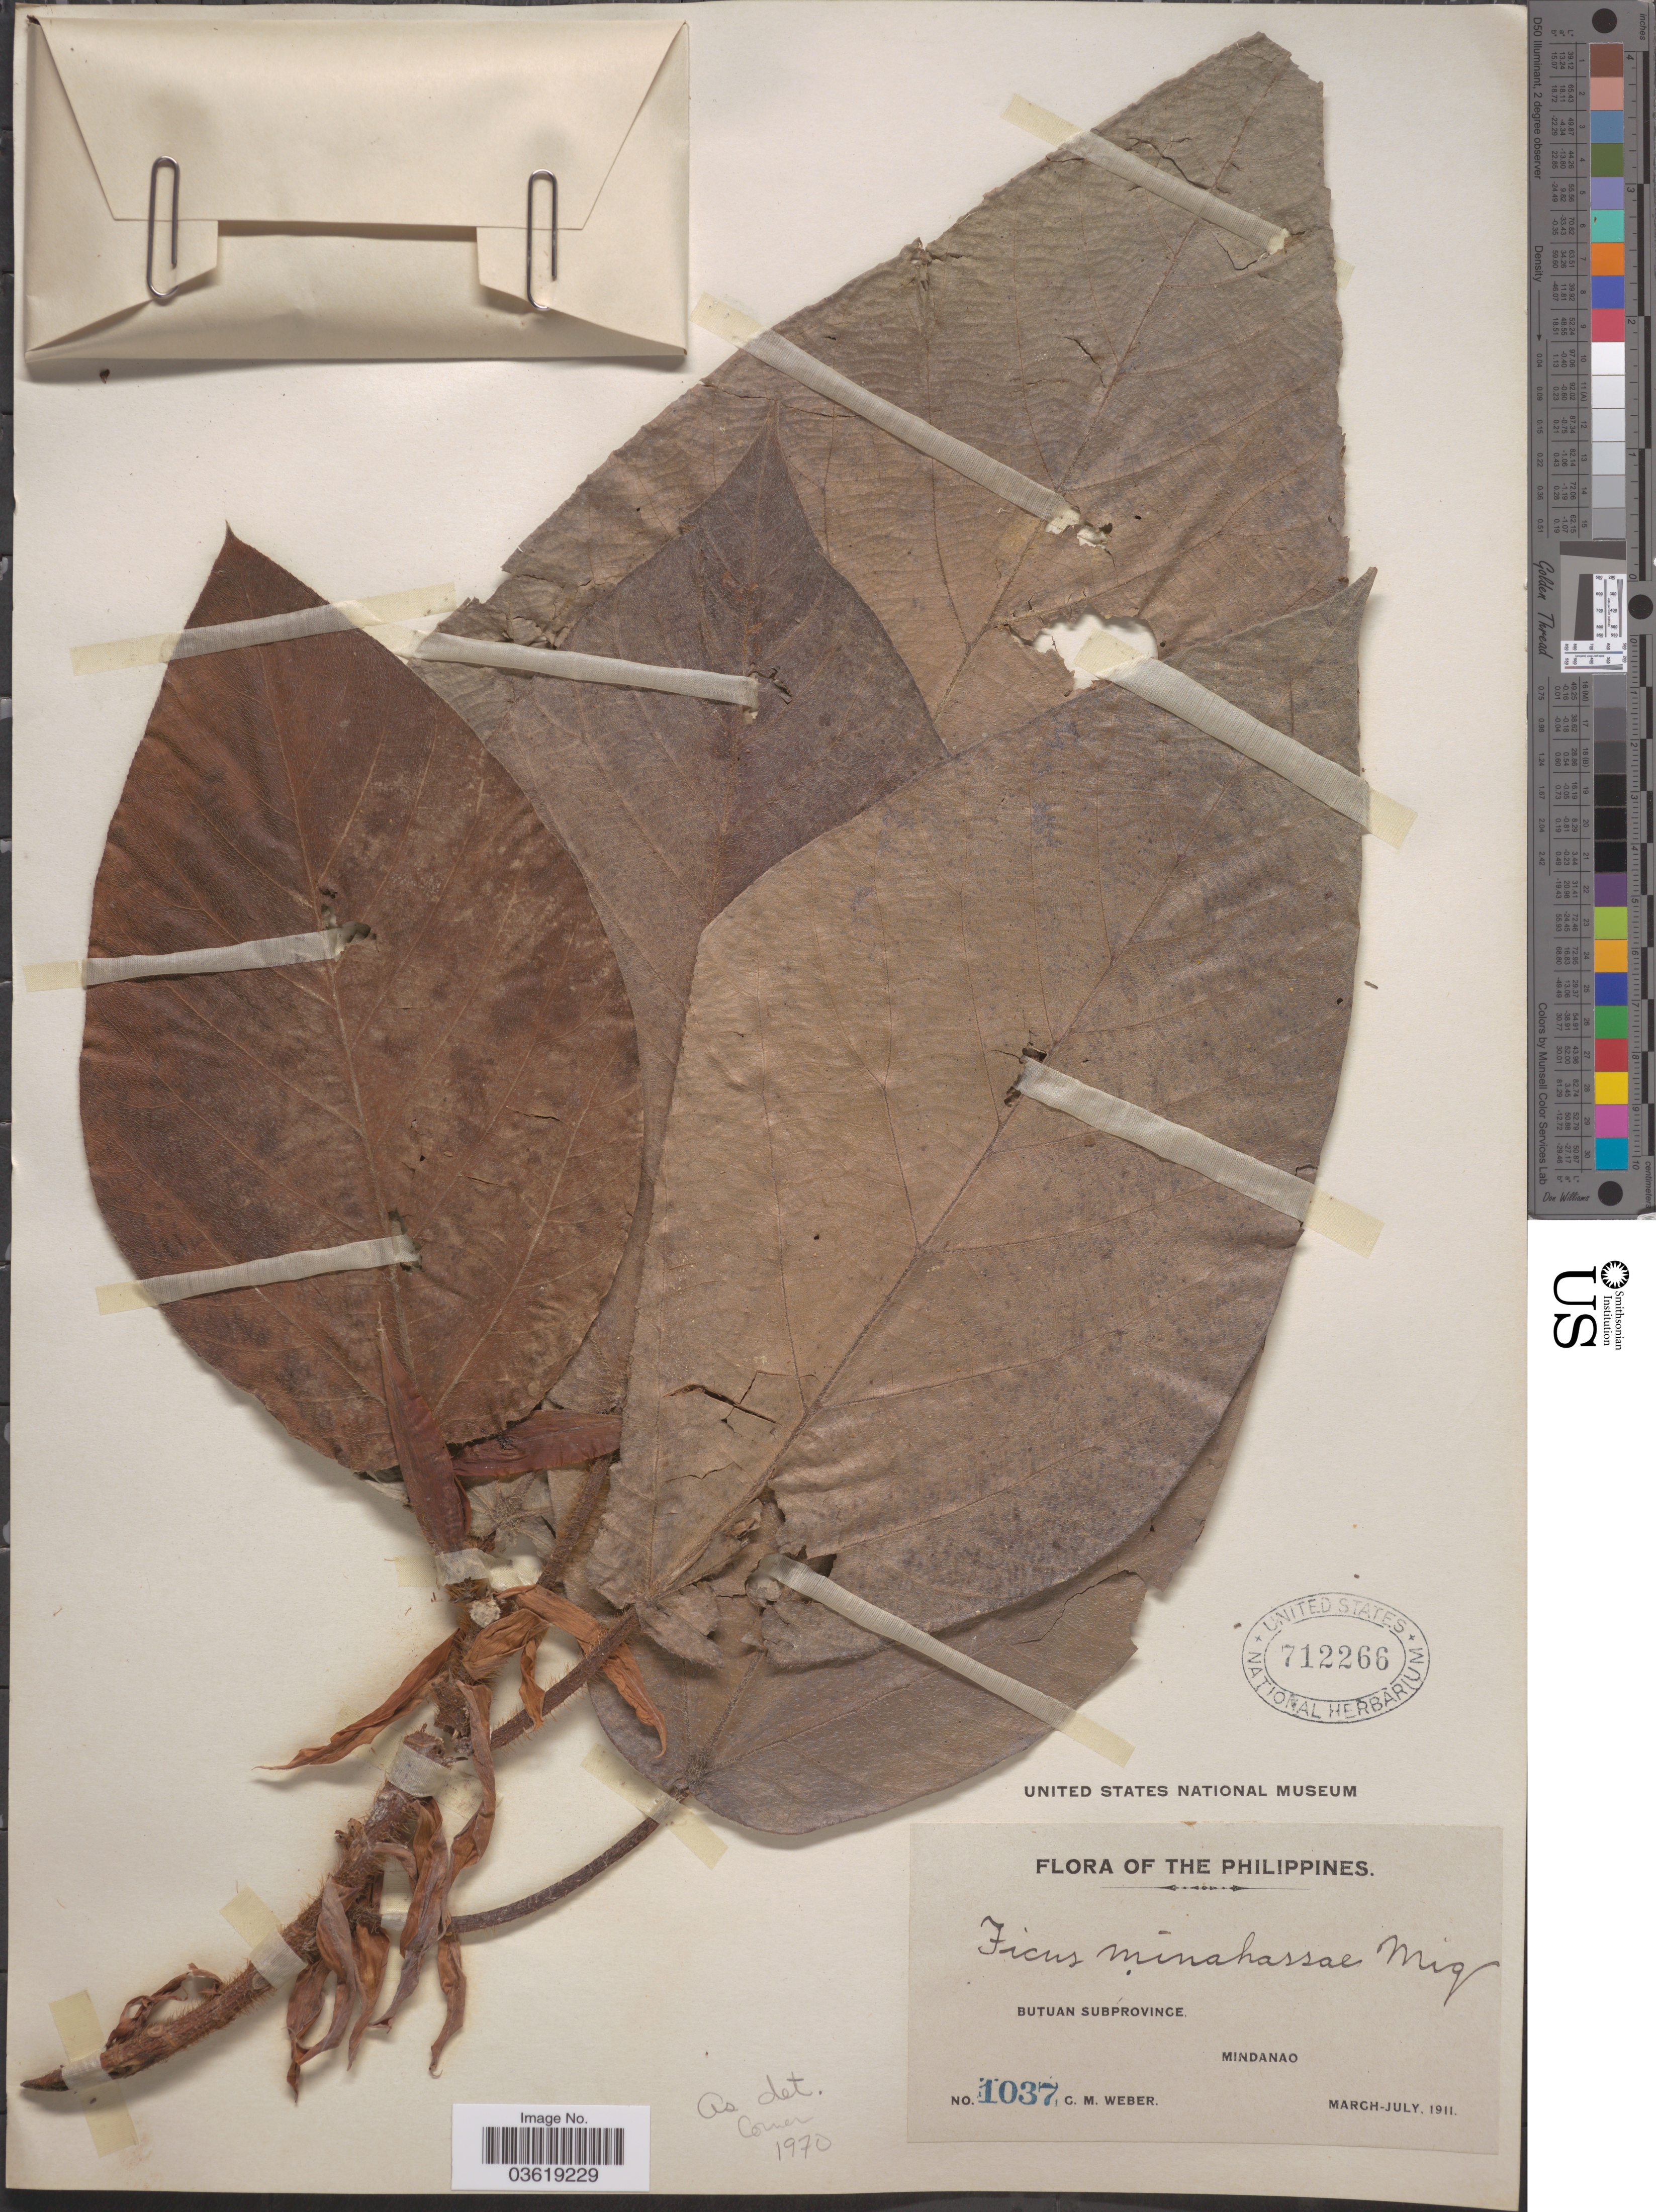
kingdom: Plantae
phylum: Tracheophyta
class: Magnoliopsida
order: Rosales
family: Moraceae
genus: Ficus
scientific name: Ficus minahassae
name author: Miq.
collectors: C. M. Weber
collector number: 1037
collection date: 1911-03/1911-07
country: Philippines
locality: Butuan Subprovince, Mindanao.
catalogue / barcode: US 712266